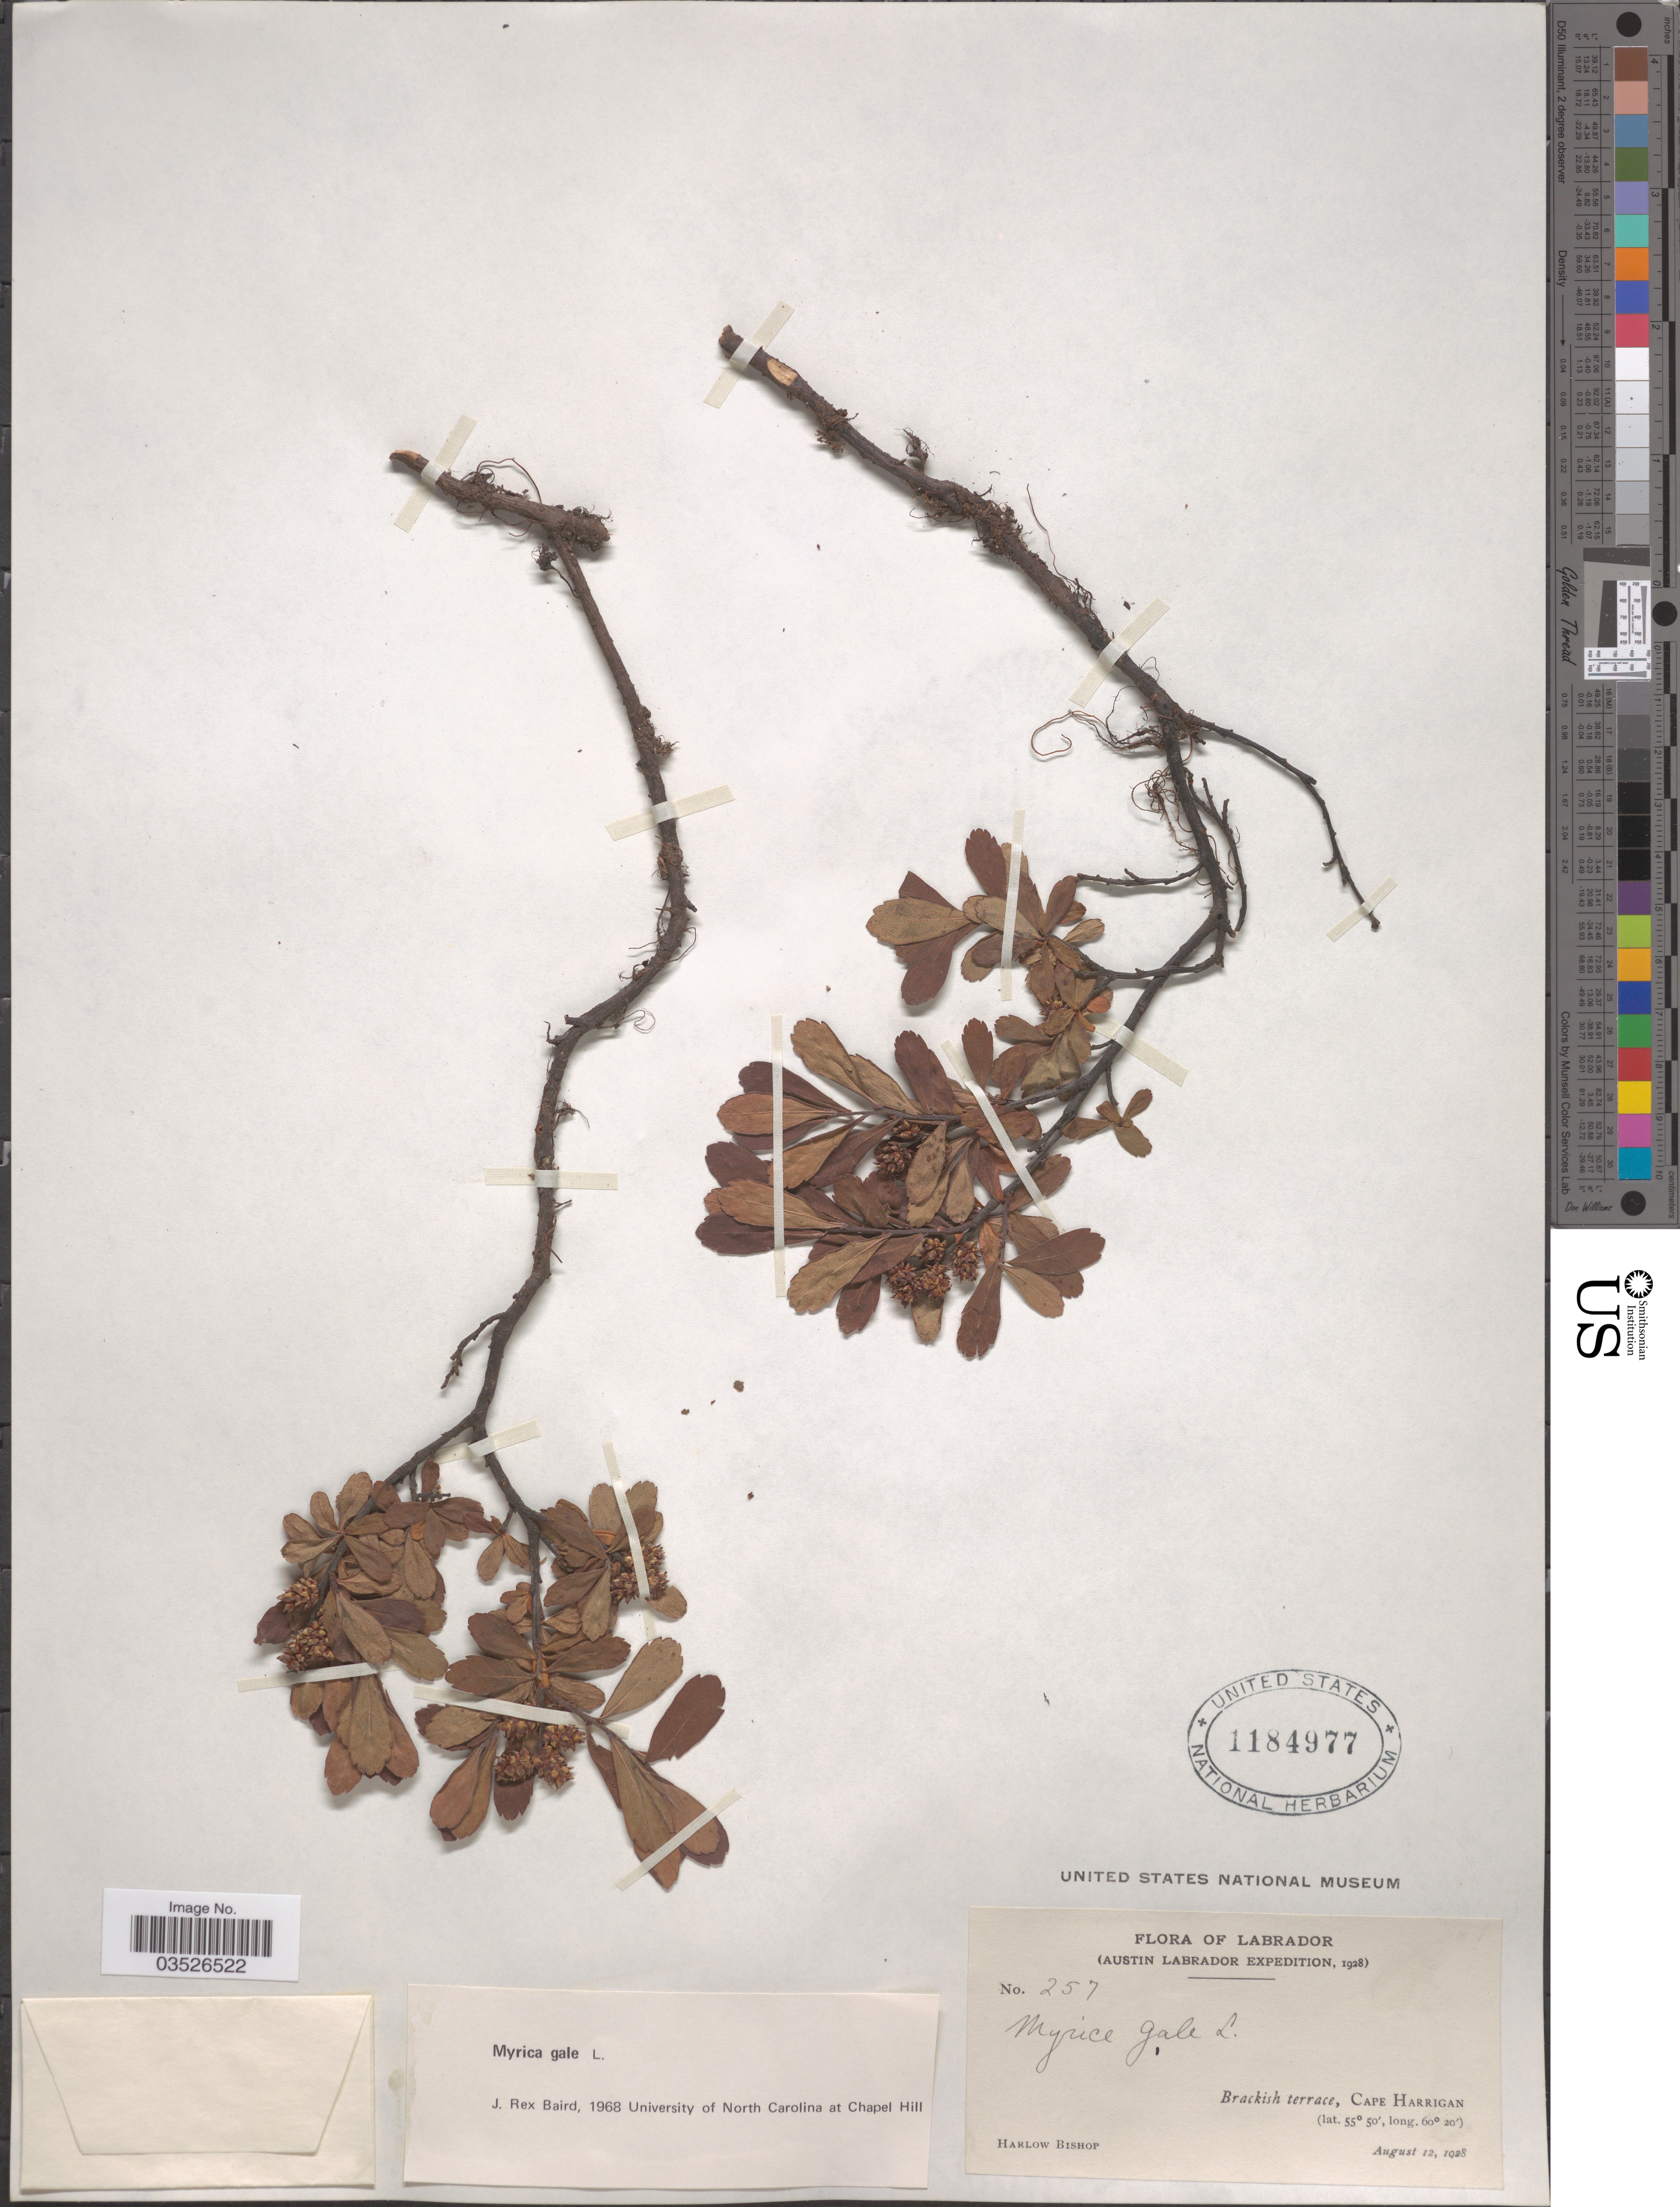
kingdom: Plantae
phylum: Tracheophyta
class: Magnoliopsida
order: Fagales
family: Myricaceae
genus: Myrica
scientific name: Myrica gale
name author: L.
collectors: H. Bishop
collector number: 257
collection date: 1928-08-12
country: Canada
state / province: Newfoundland and Labrador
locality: Labrador. Cape Harrigan.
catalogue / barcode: US 1184977